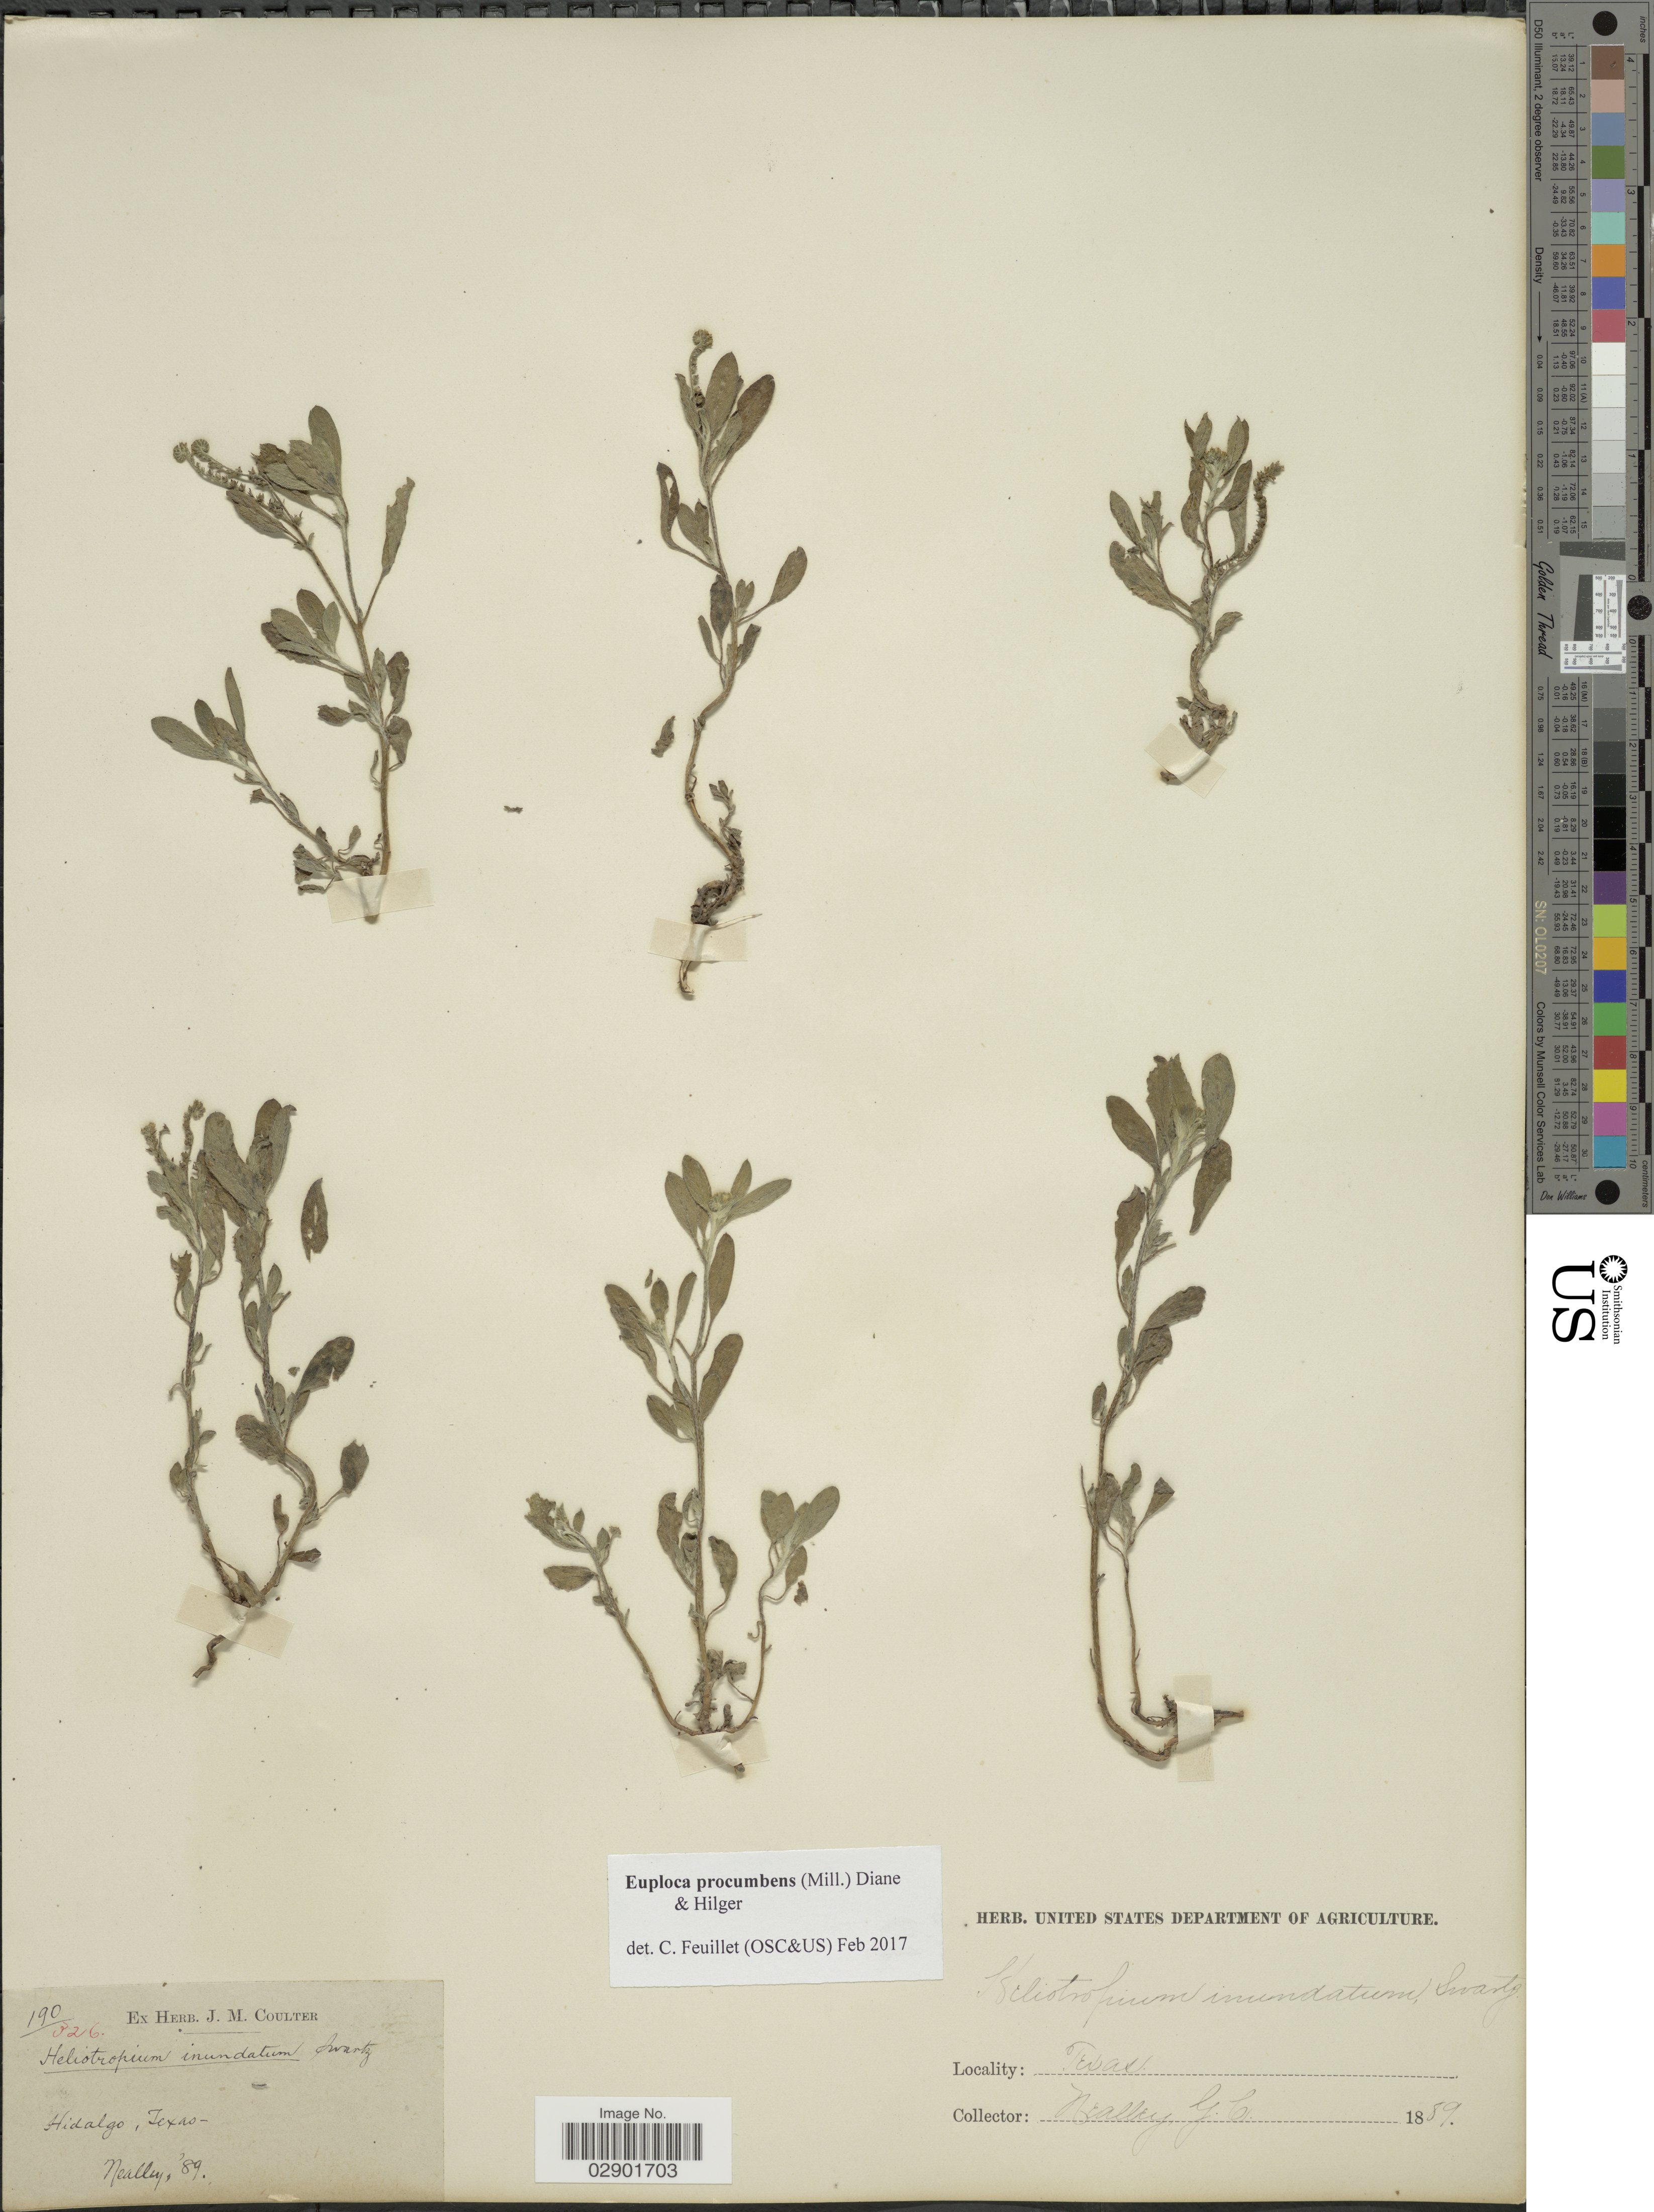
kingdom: Plantae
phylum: Tracheophyta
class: Magnoliopsida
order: Boraginales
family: Heliotropiaceae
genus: Euploca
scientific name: Euploca procumbens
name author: (Mill.) Diane & Hilger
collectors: G. C. Nealley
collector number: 190/326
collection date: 1889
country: United States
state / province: Texas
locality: Hidalgo.